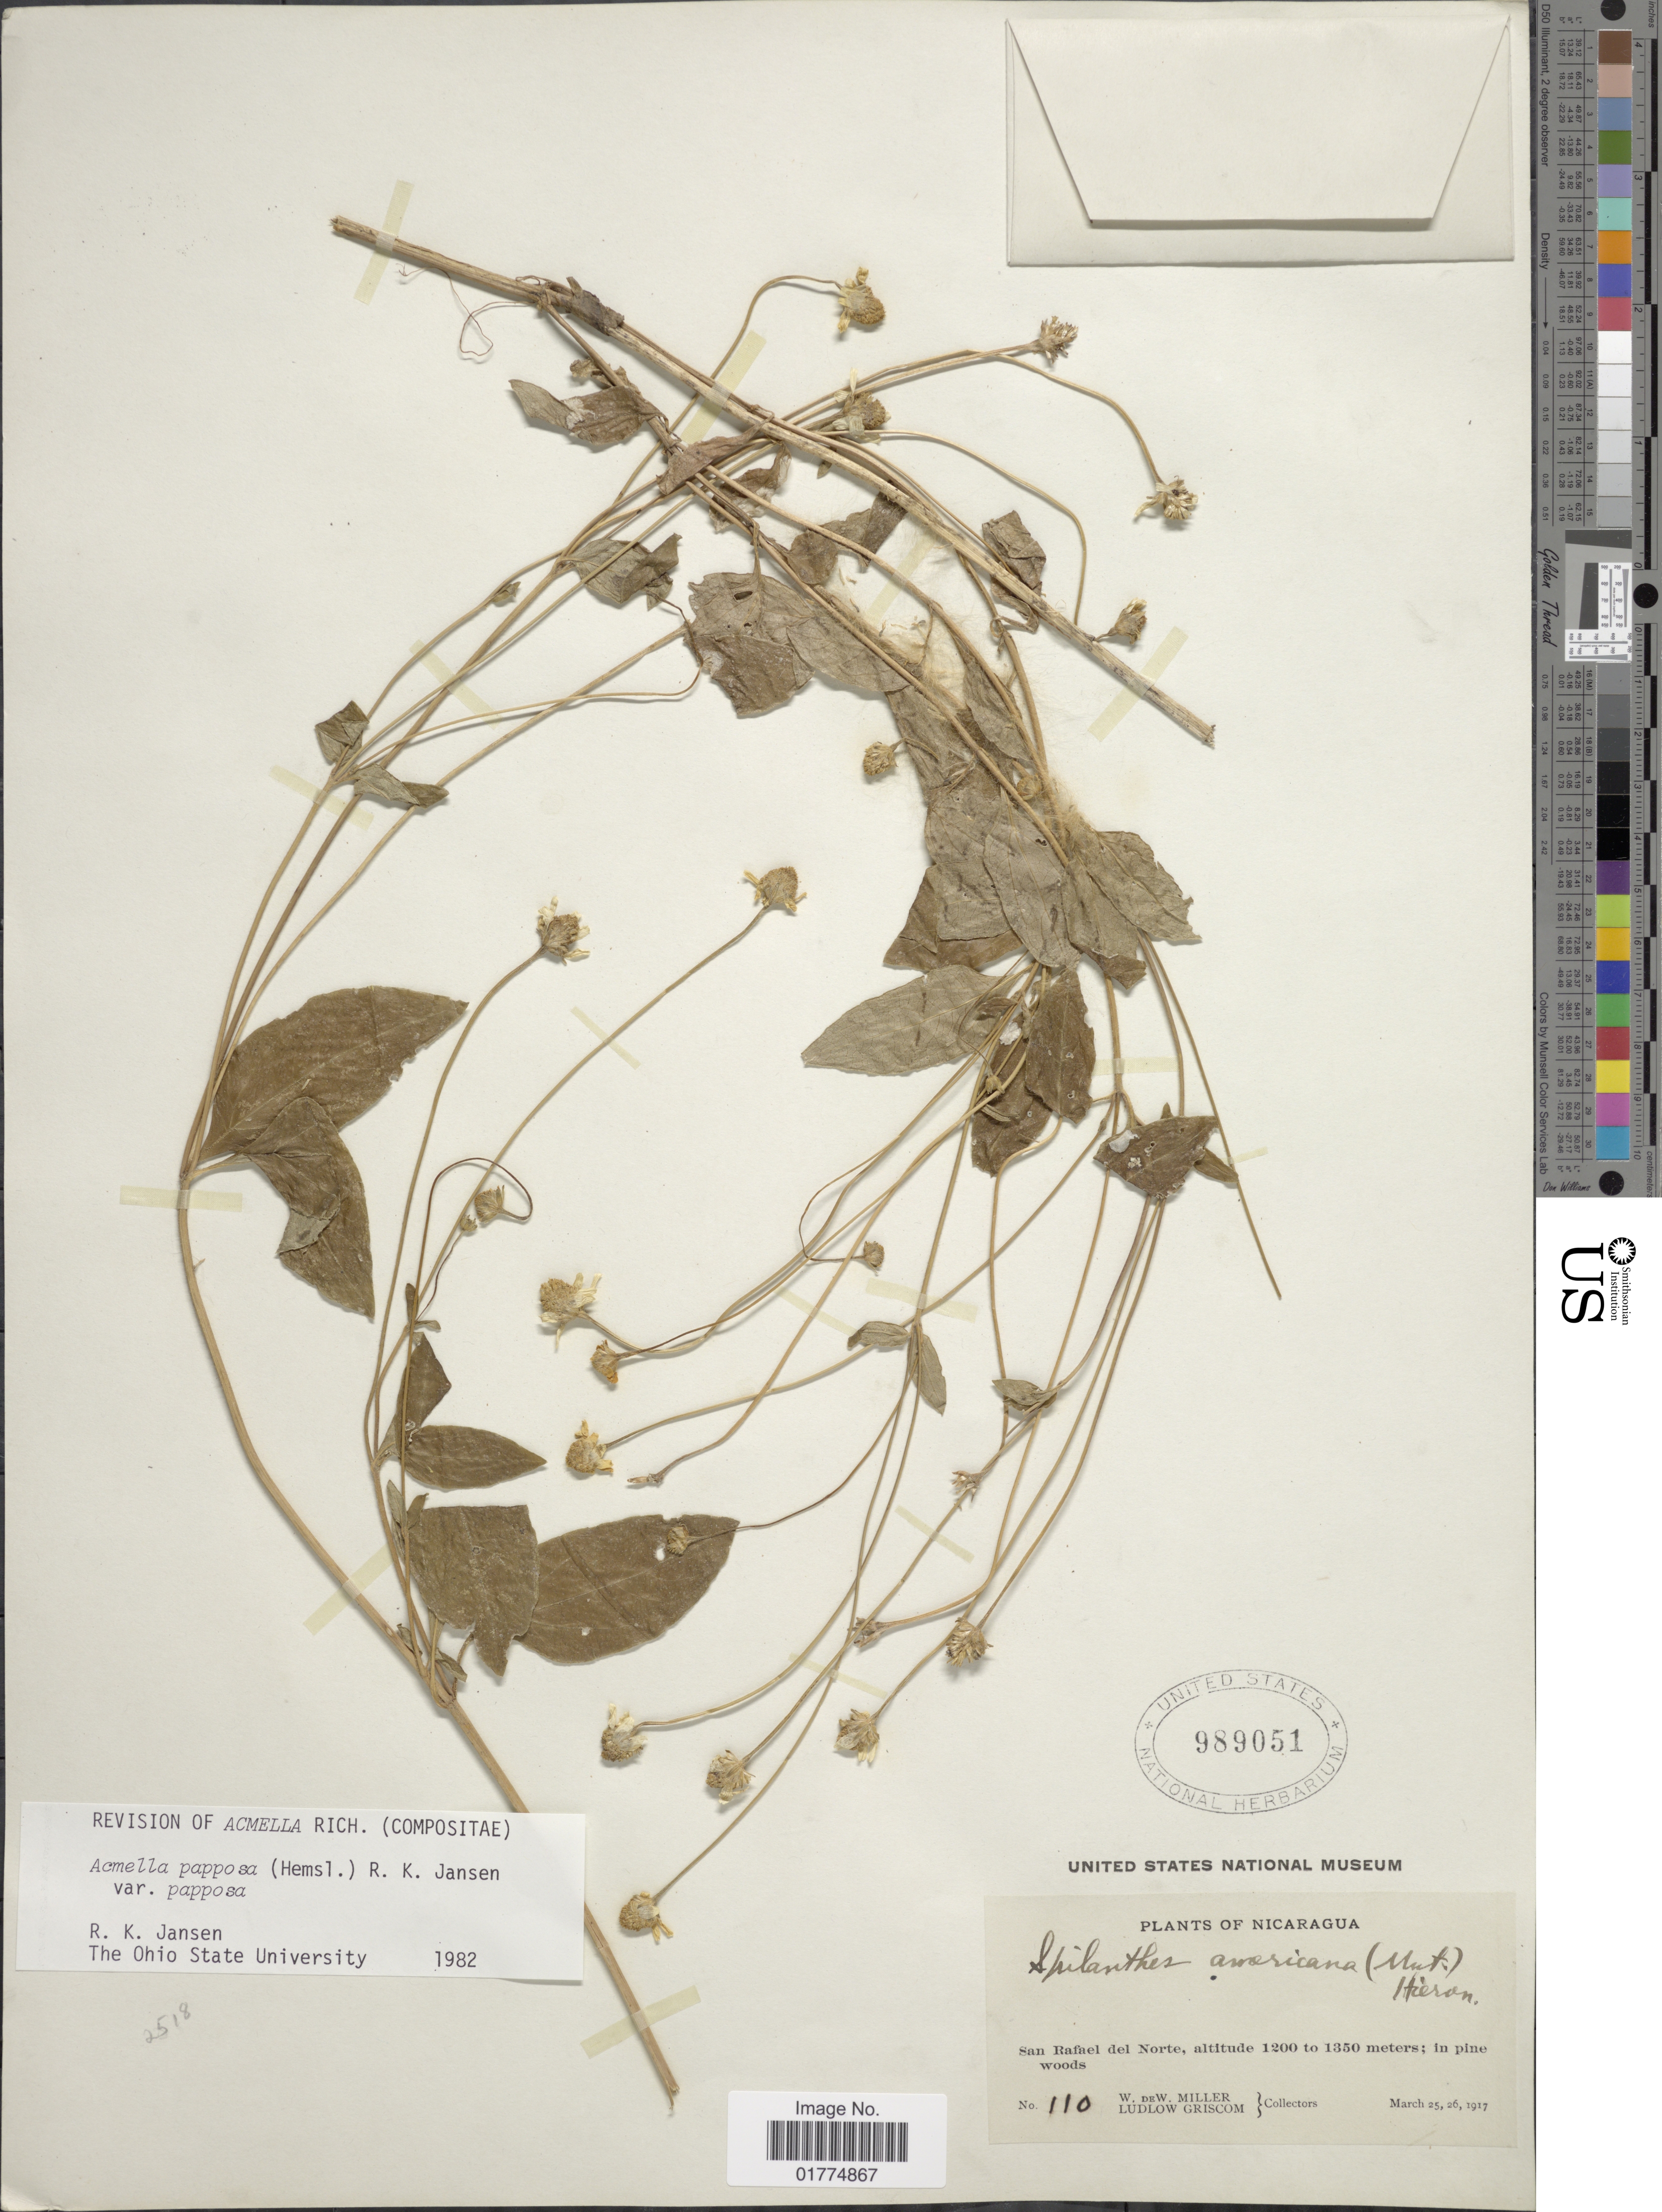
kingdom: Plantae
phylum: Tracheophyta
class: Magnoliopsida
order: Asterales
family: Asteraceae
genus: Acmella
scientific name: Acmella papposa var. papposa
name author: (Hemsl.) R.K. Jansen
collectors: W. W. Miller & L. Griscom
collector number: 110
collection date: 1917-03-25/1917-03-26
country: Nicaragua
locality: San Rafael del Norte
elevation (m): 1200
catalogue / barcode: US 989051